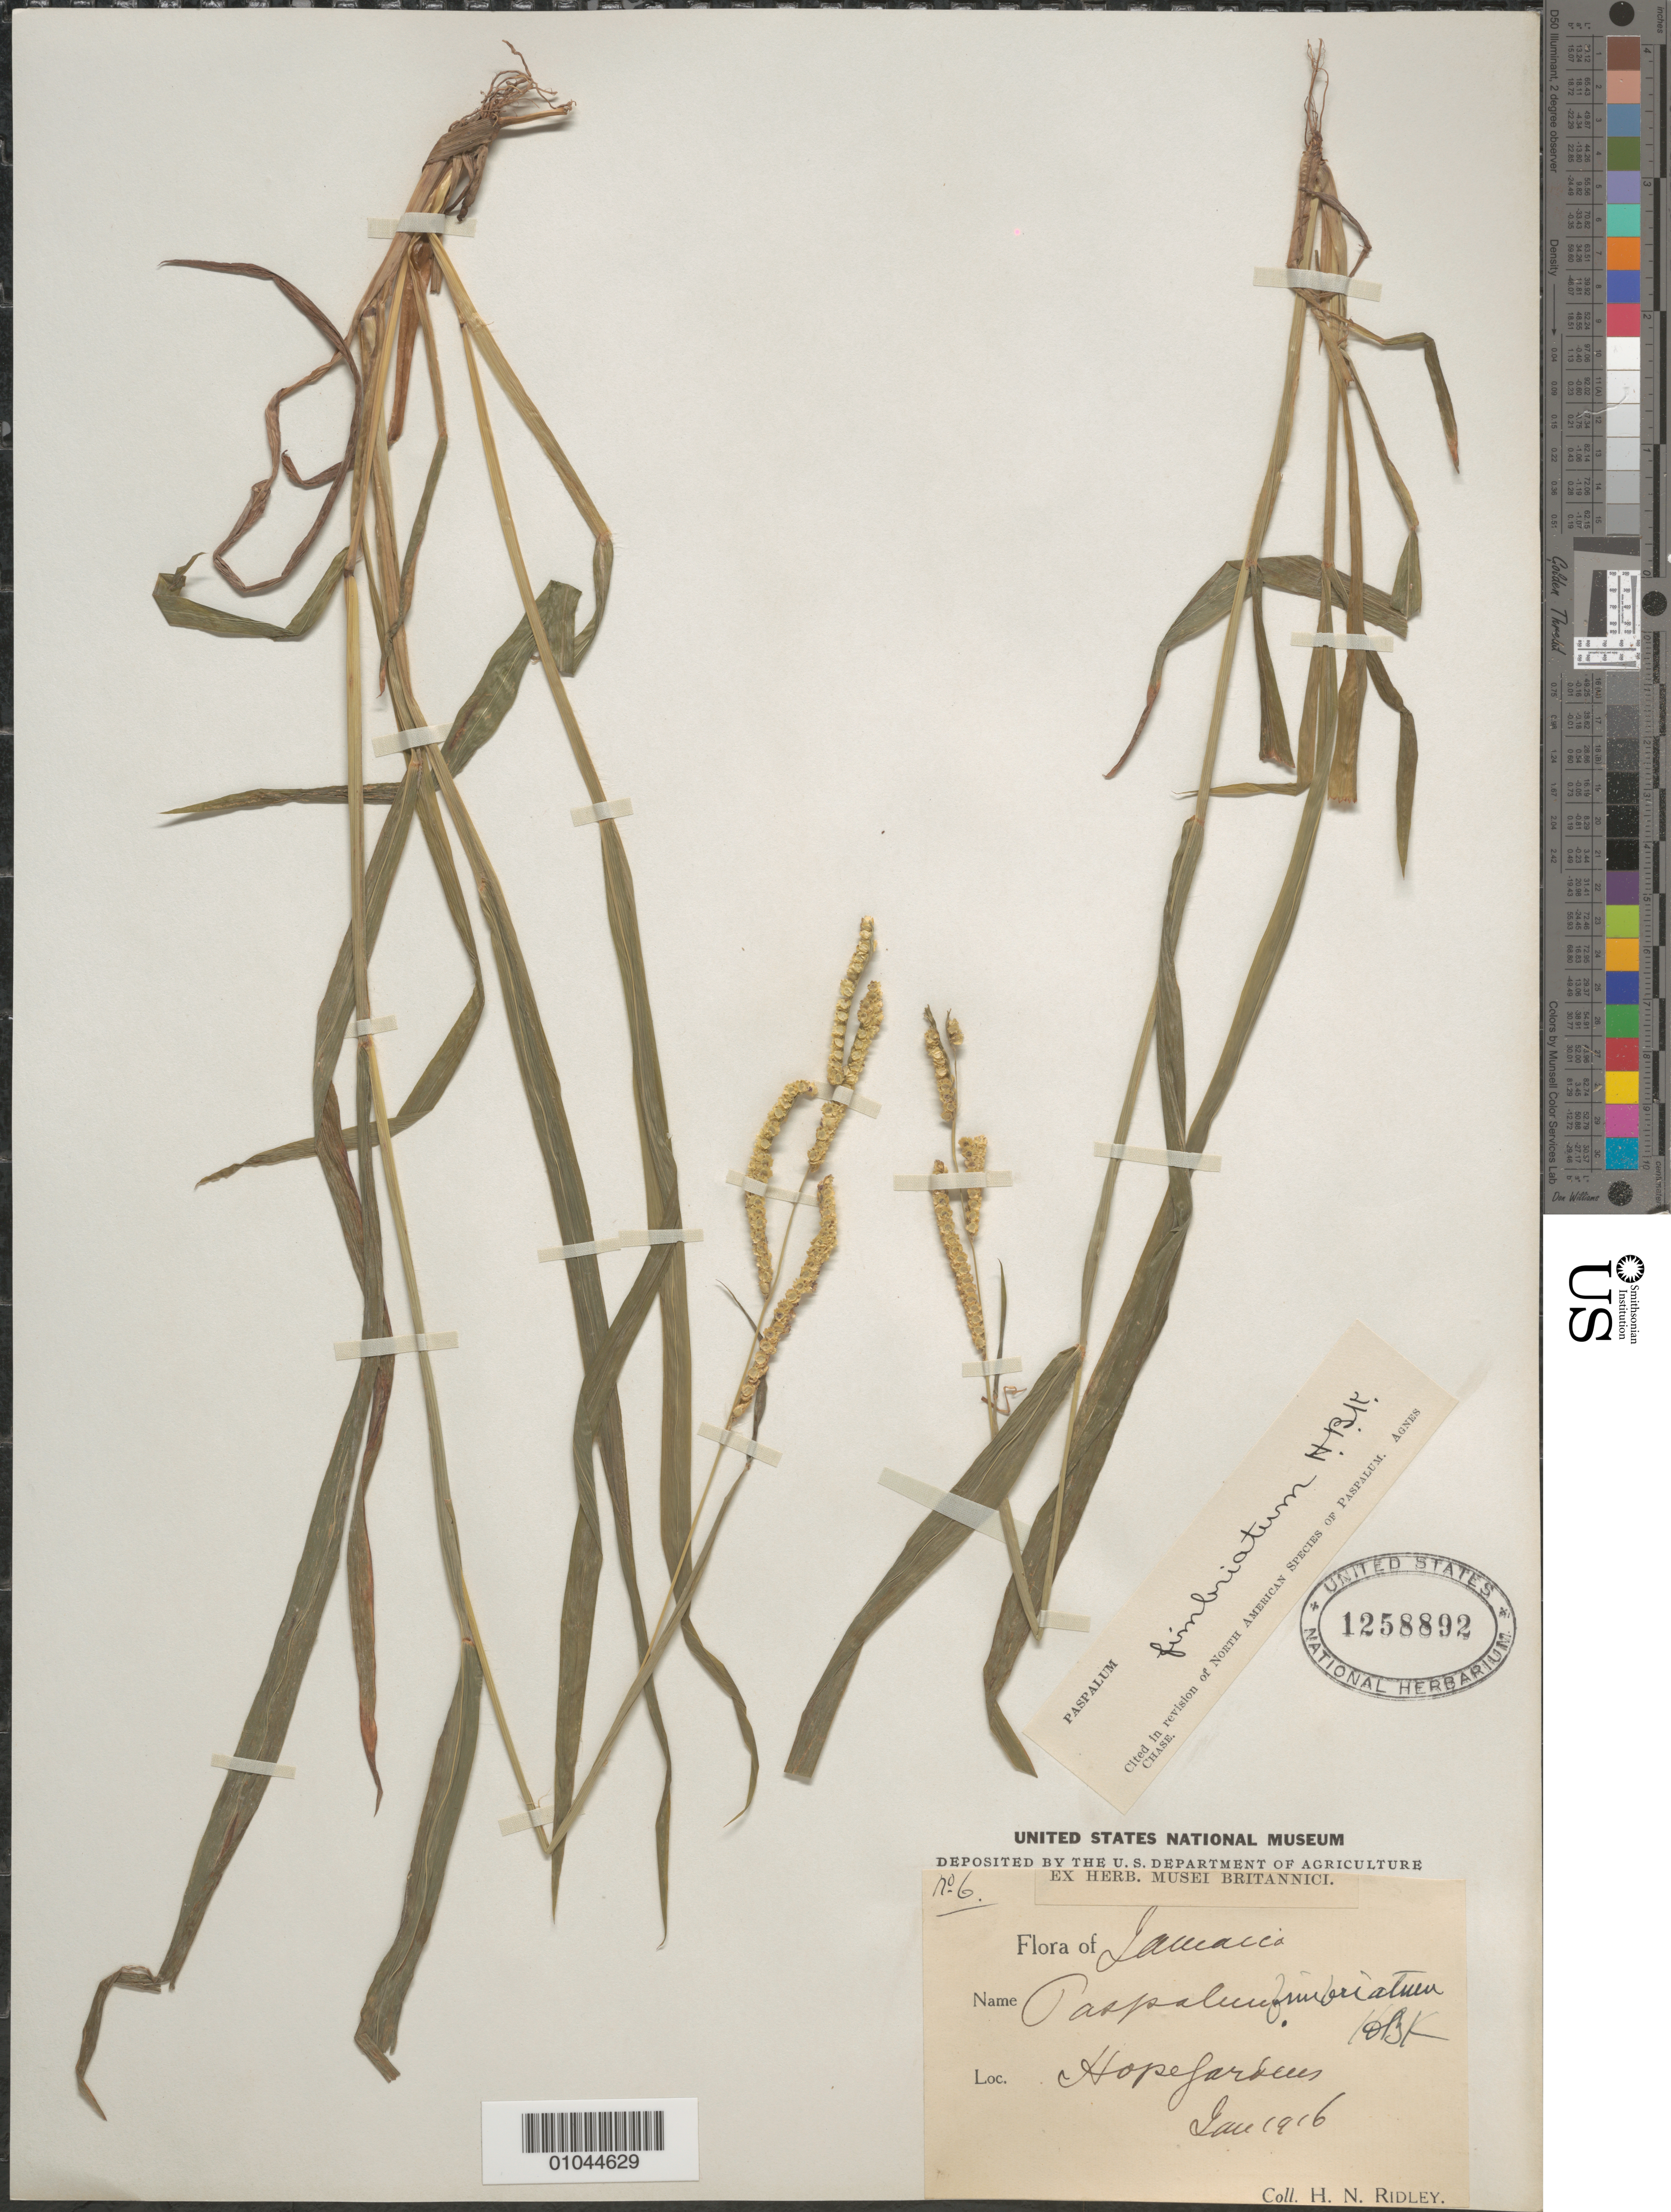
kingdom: Plantae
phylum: Tracheophyta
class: Liliopsida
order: Poales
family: Poaceae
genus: Paspalum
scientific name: Paspalum fimbriatum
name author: Kunth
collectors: H. N. Ridley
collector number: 6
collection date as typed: Jan 1916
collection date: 1916-01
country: Jamaica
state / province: Saint Andrew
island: Jamaica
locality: Hope Gardens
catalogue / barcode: US 1258892